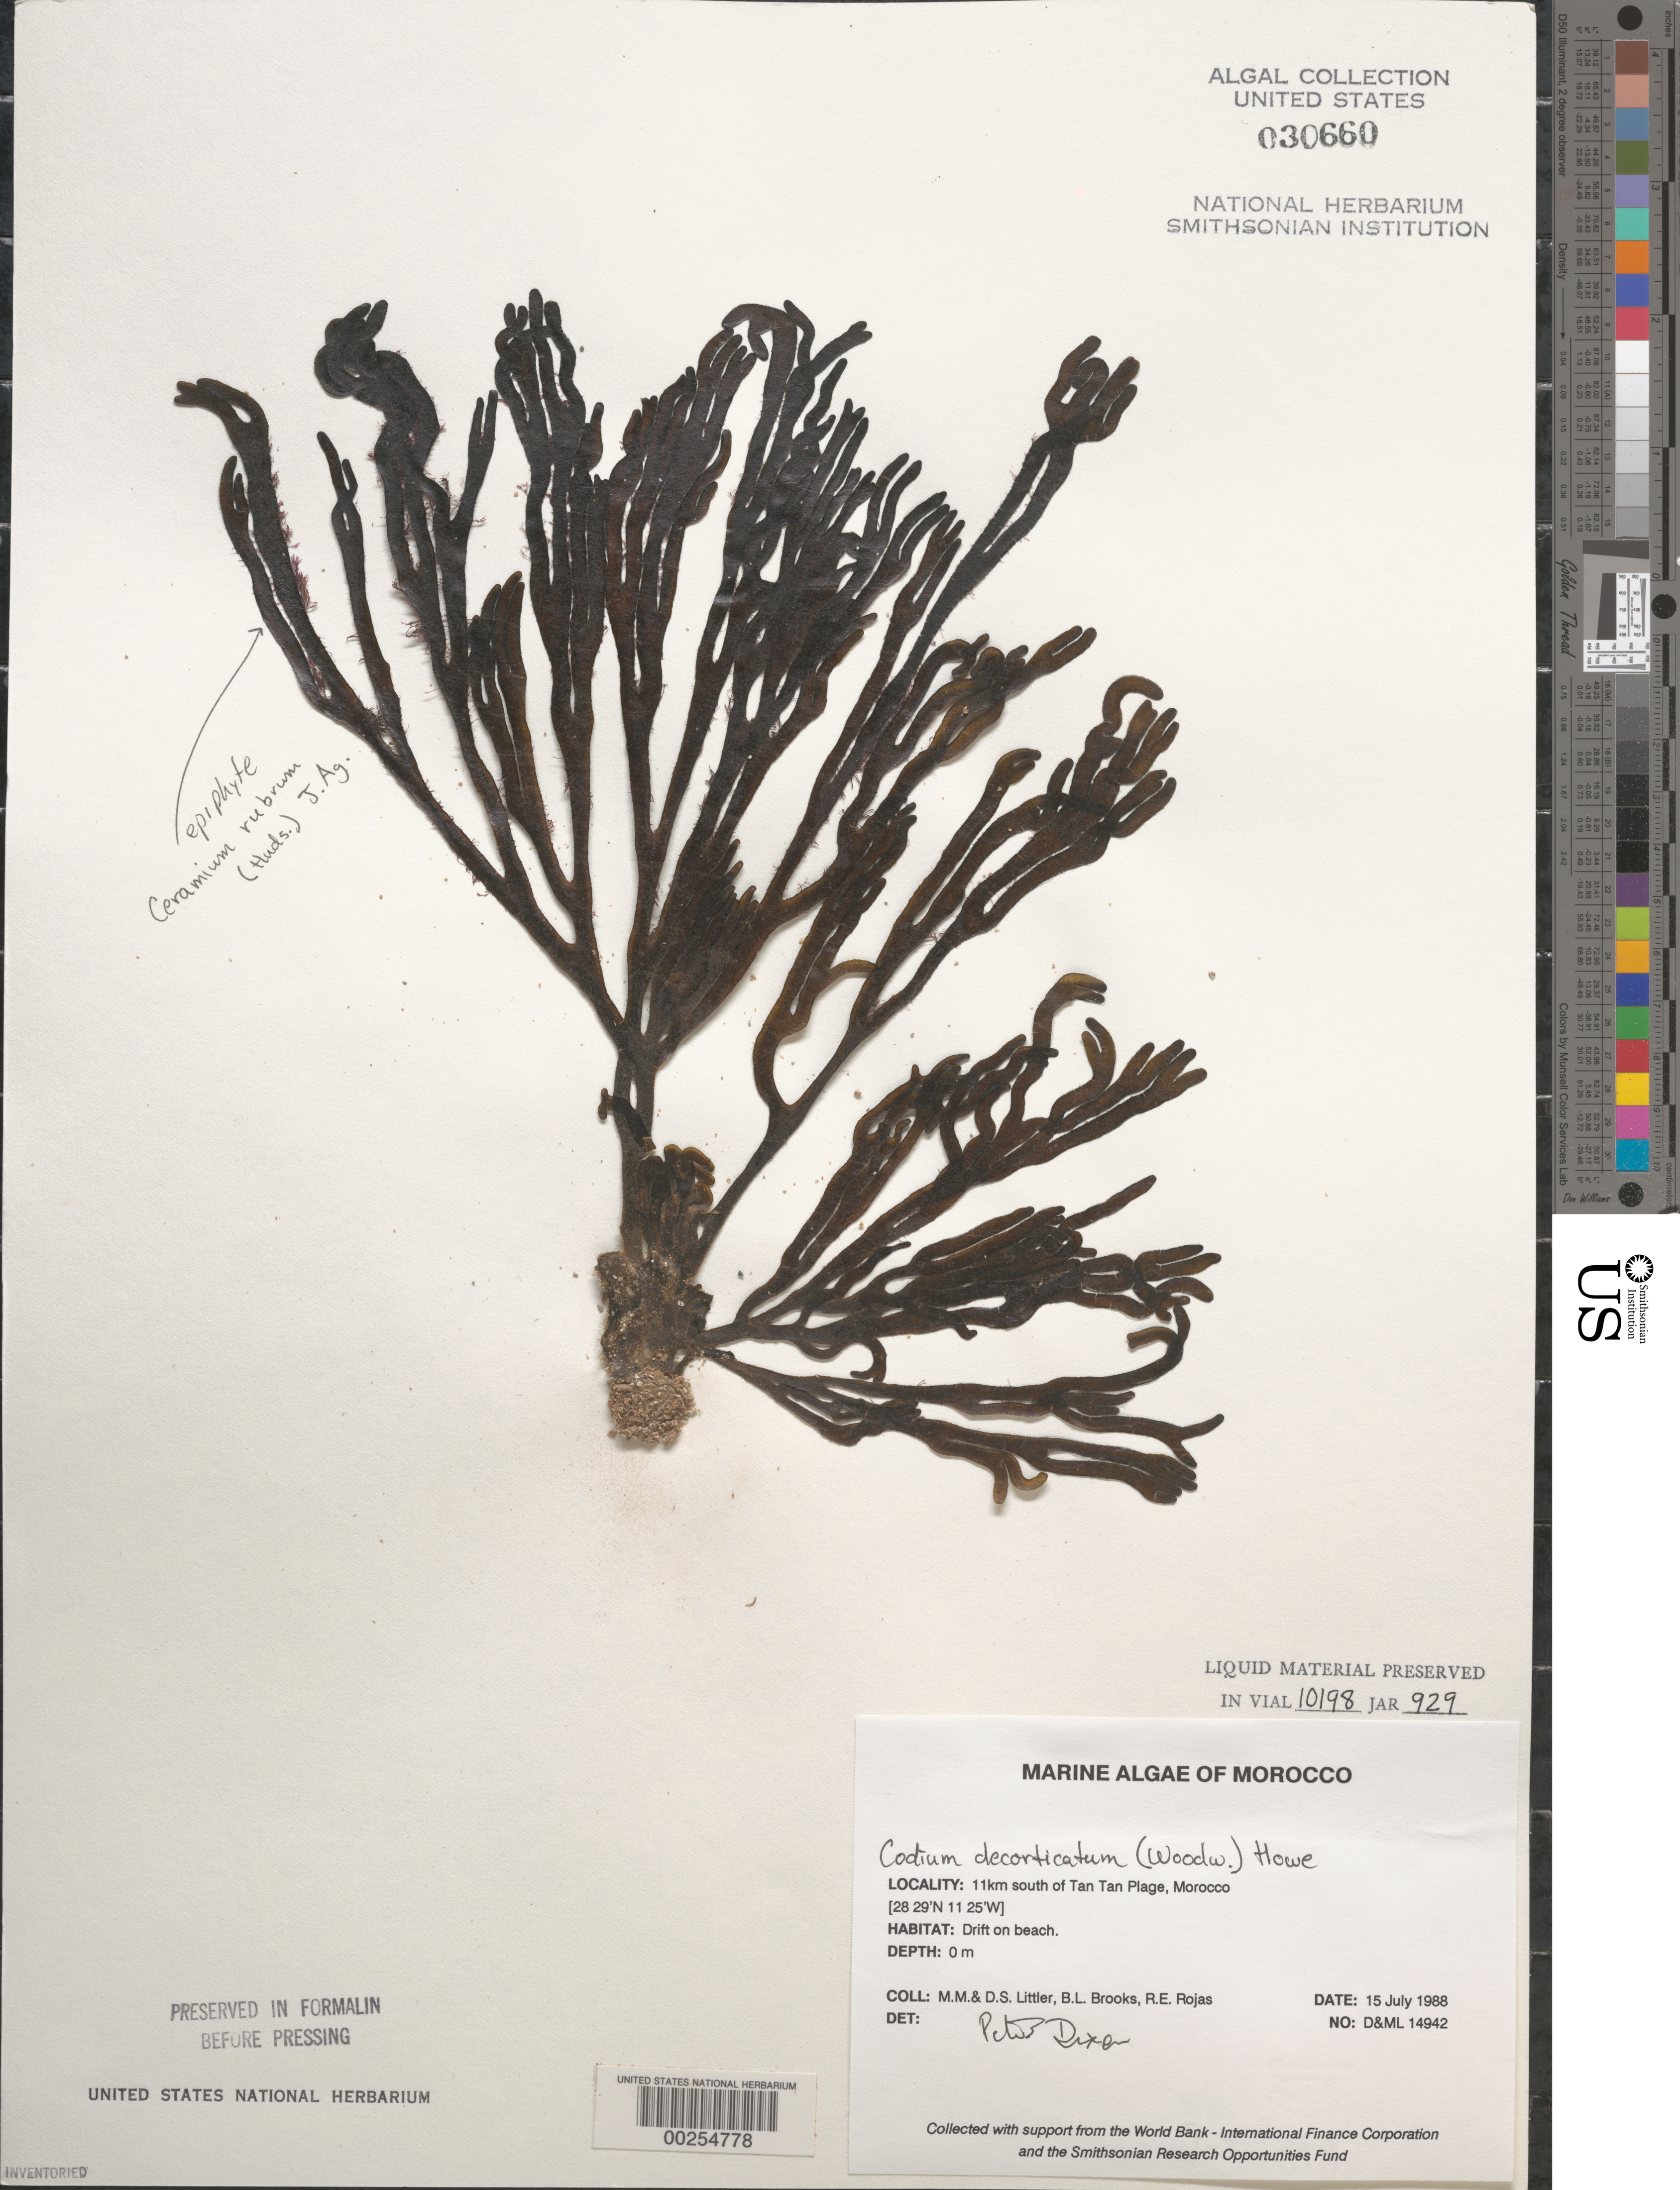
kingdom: Plantae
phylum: Chlorophyta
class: Ulvophyceae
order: Bryopsidales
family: Codiaceae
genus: Codium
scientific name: Codium decorticatum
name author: (Woodw.) M. Howe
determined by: Dixon, P. S.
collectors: M. M. Littler, D. S. Littler, B. Brooks & R. Rojas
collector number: D&ML 14942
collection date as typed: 15 Jul 1988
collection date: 1988-07-15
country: Morocco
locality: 11 km south of Tan Tan Plage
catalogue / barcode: US 30660